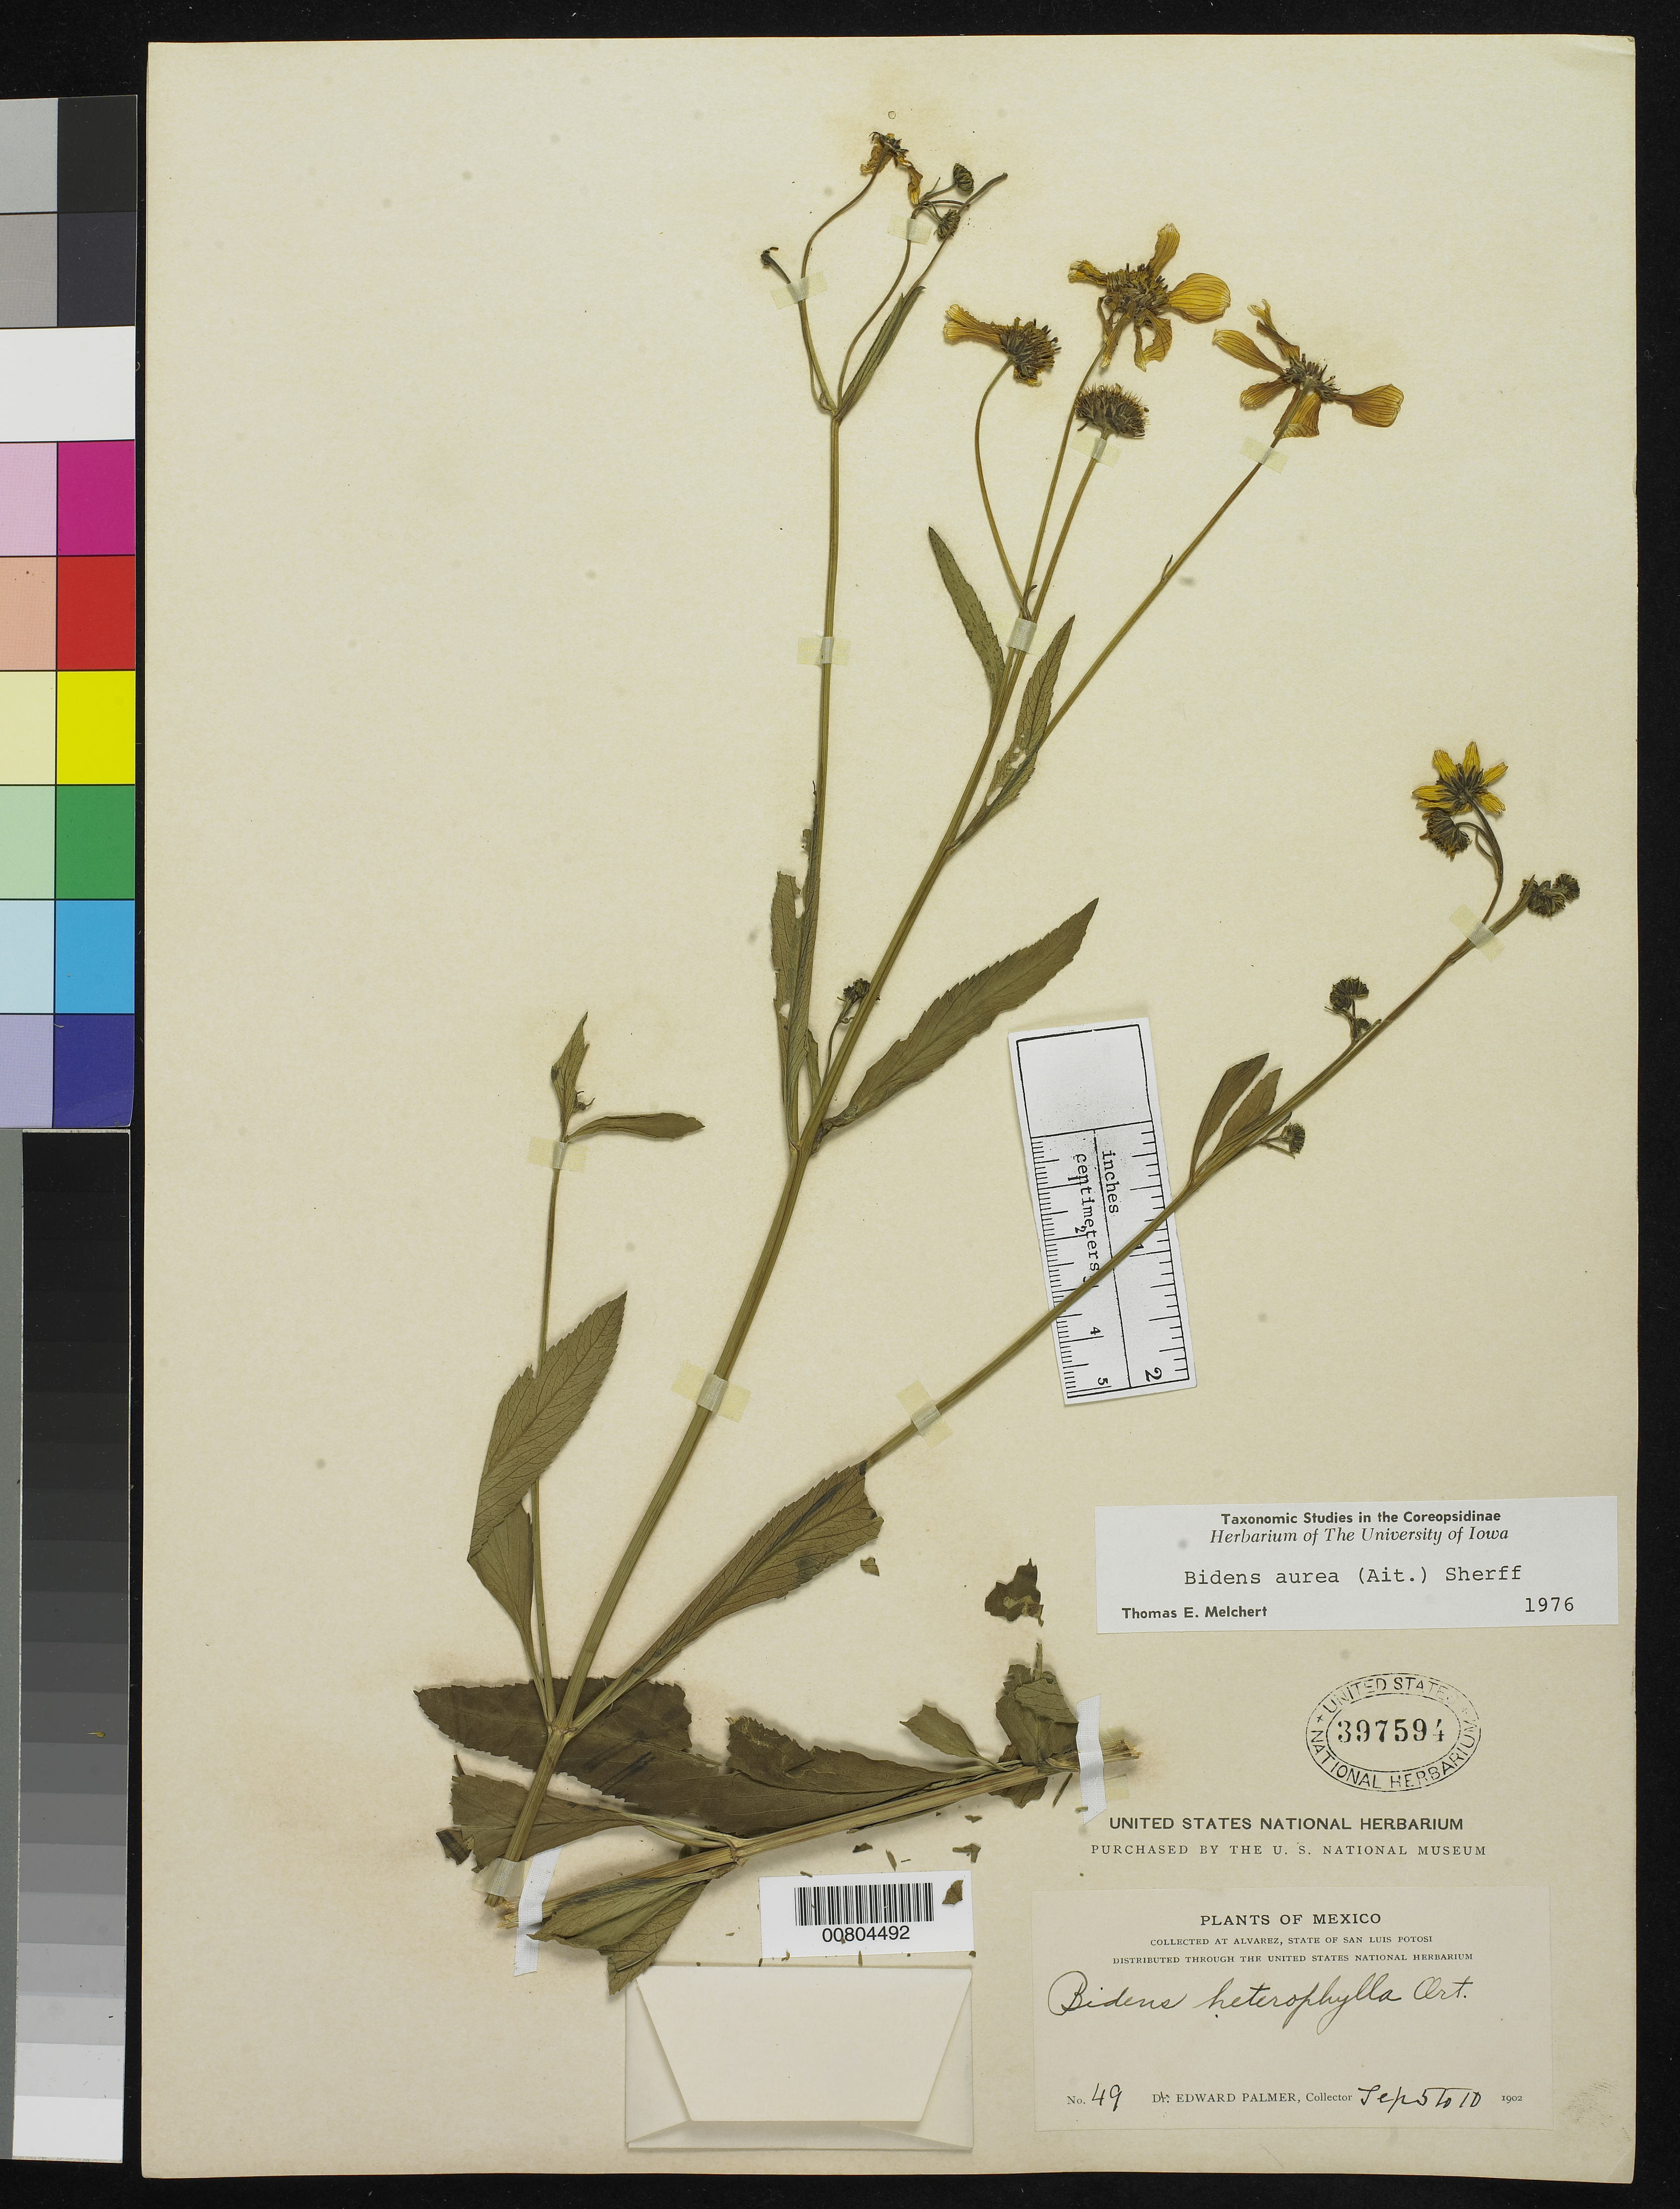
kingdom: Plantae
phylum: Tracheophyta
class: Magnoliopsida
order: Asterales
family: Asteraceae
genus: Bidens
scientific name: Bidens aurea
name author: (Aiton) Sherff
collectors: E. Palmer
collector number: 49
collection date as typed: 05 Sep 1902 to 10 Sep 1902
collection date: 1902-09-05/1902-09-10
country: Mexico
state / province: San Luis Potosí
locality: Alvarez, San Luis Potosí.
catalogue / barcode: US 397594